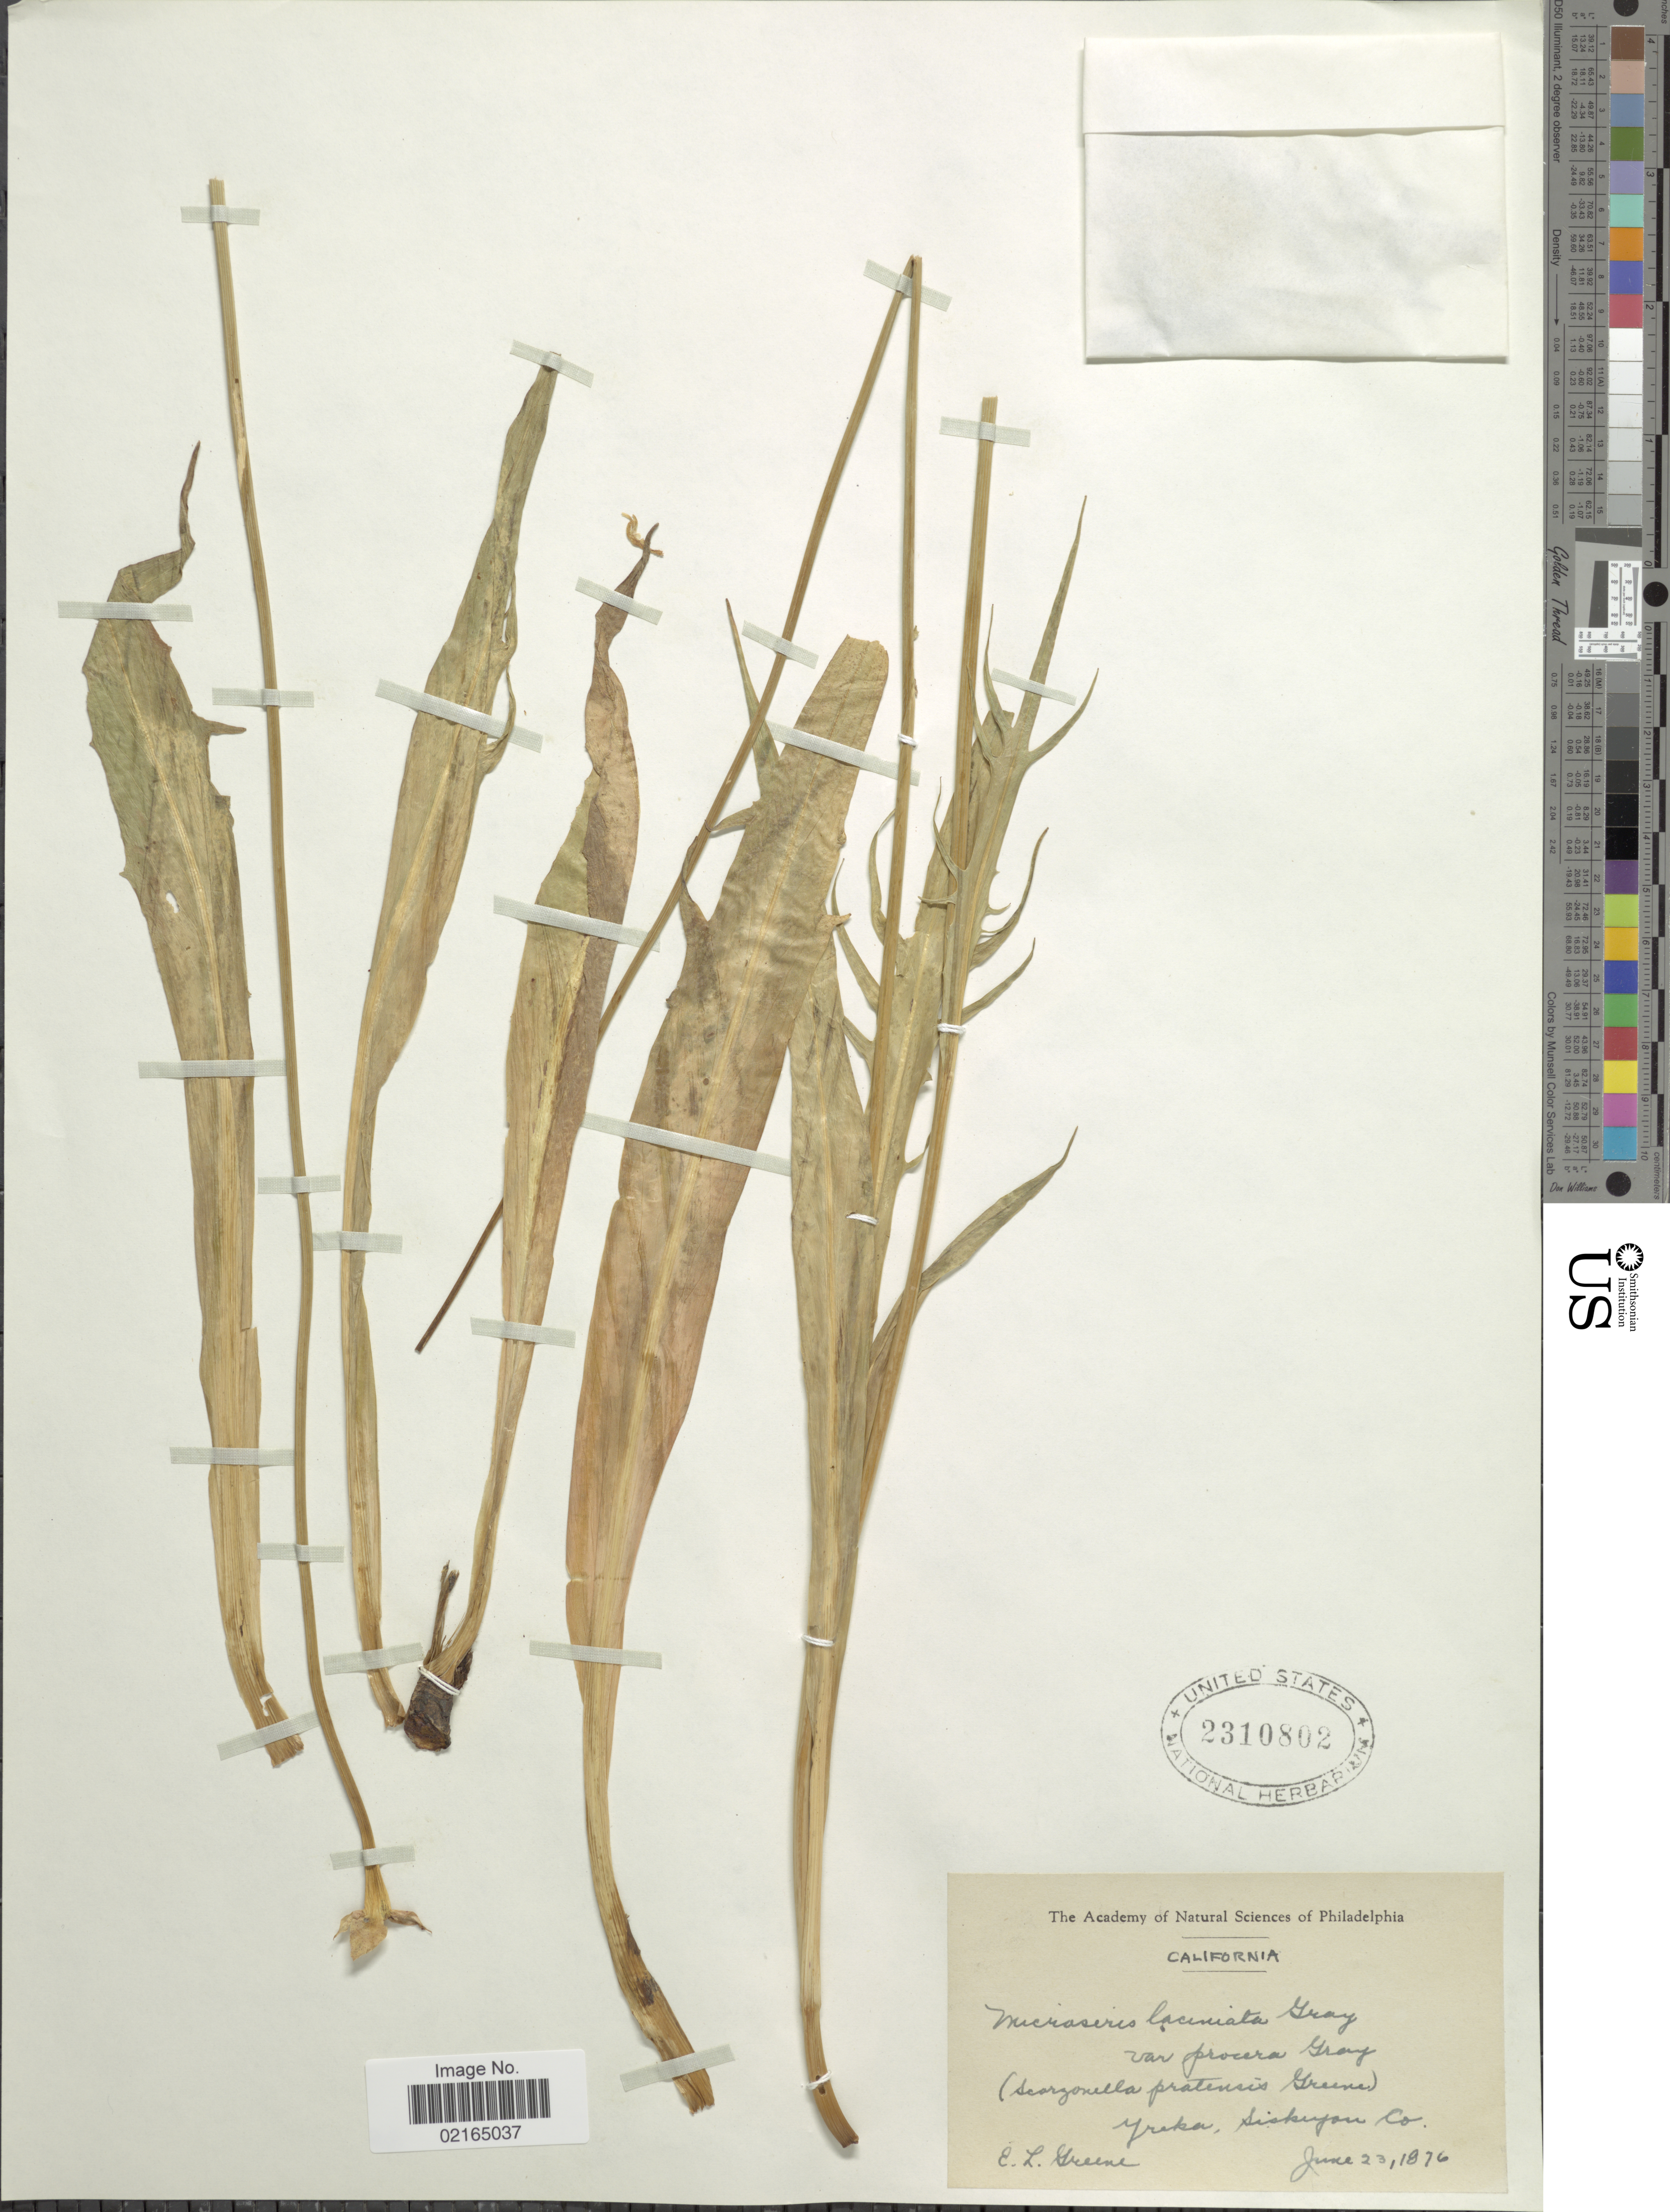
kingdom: Plantae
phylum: Tracheophyta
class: Magnoliopsida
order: Asterales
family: Asteraceae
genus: Microseris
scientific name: Microseris laciniata subsp. laciniata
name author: (Hook.) Sch. Bip.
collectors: E. L. Greene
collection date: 1876-06-23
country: United States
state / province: California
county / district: Siskiyou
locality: Yreka, Siskiyou Co.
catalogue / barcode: US 2310802